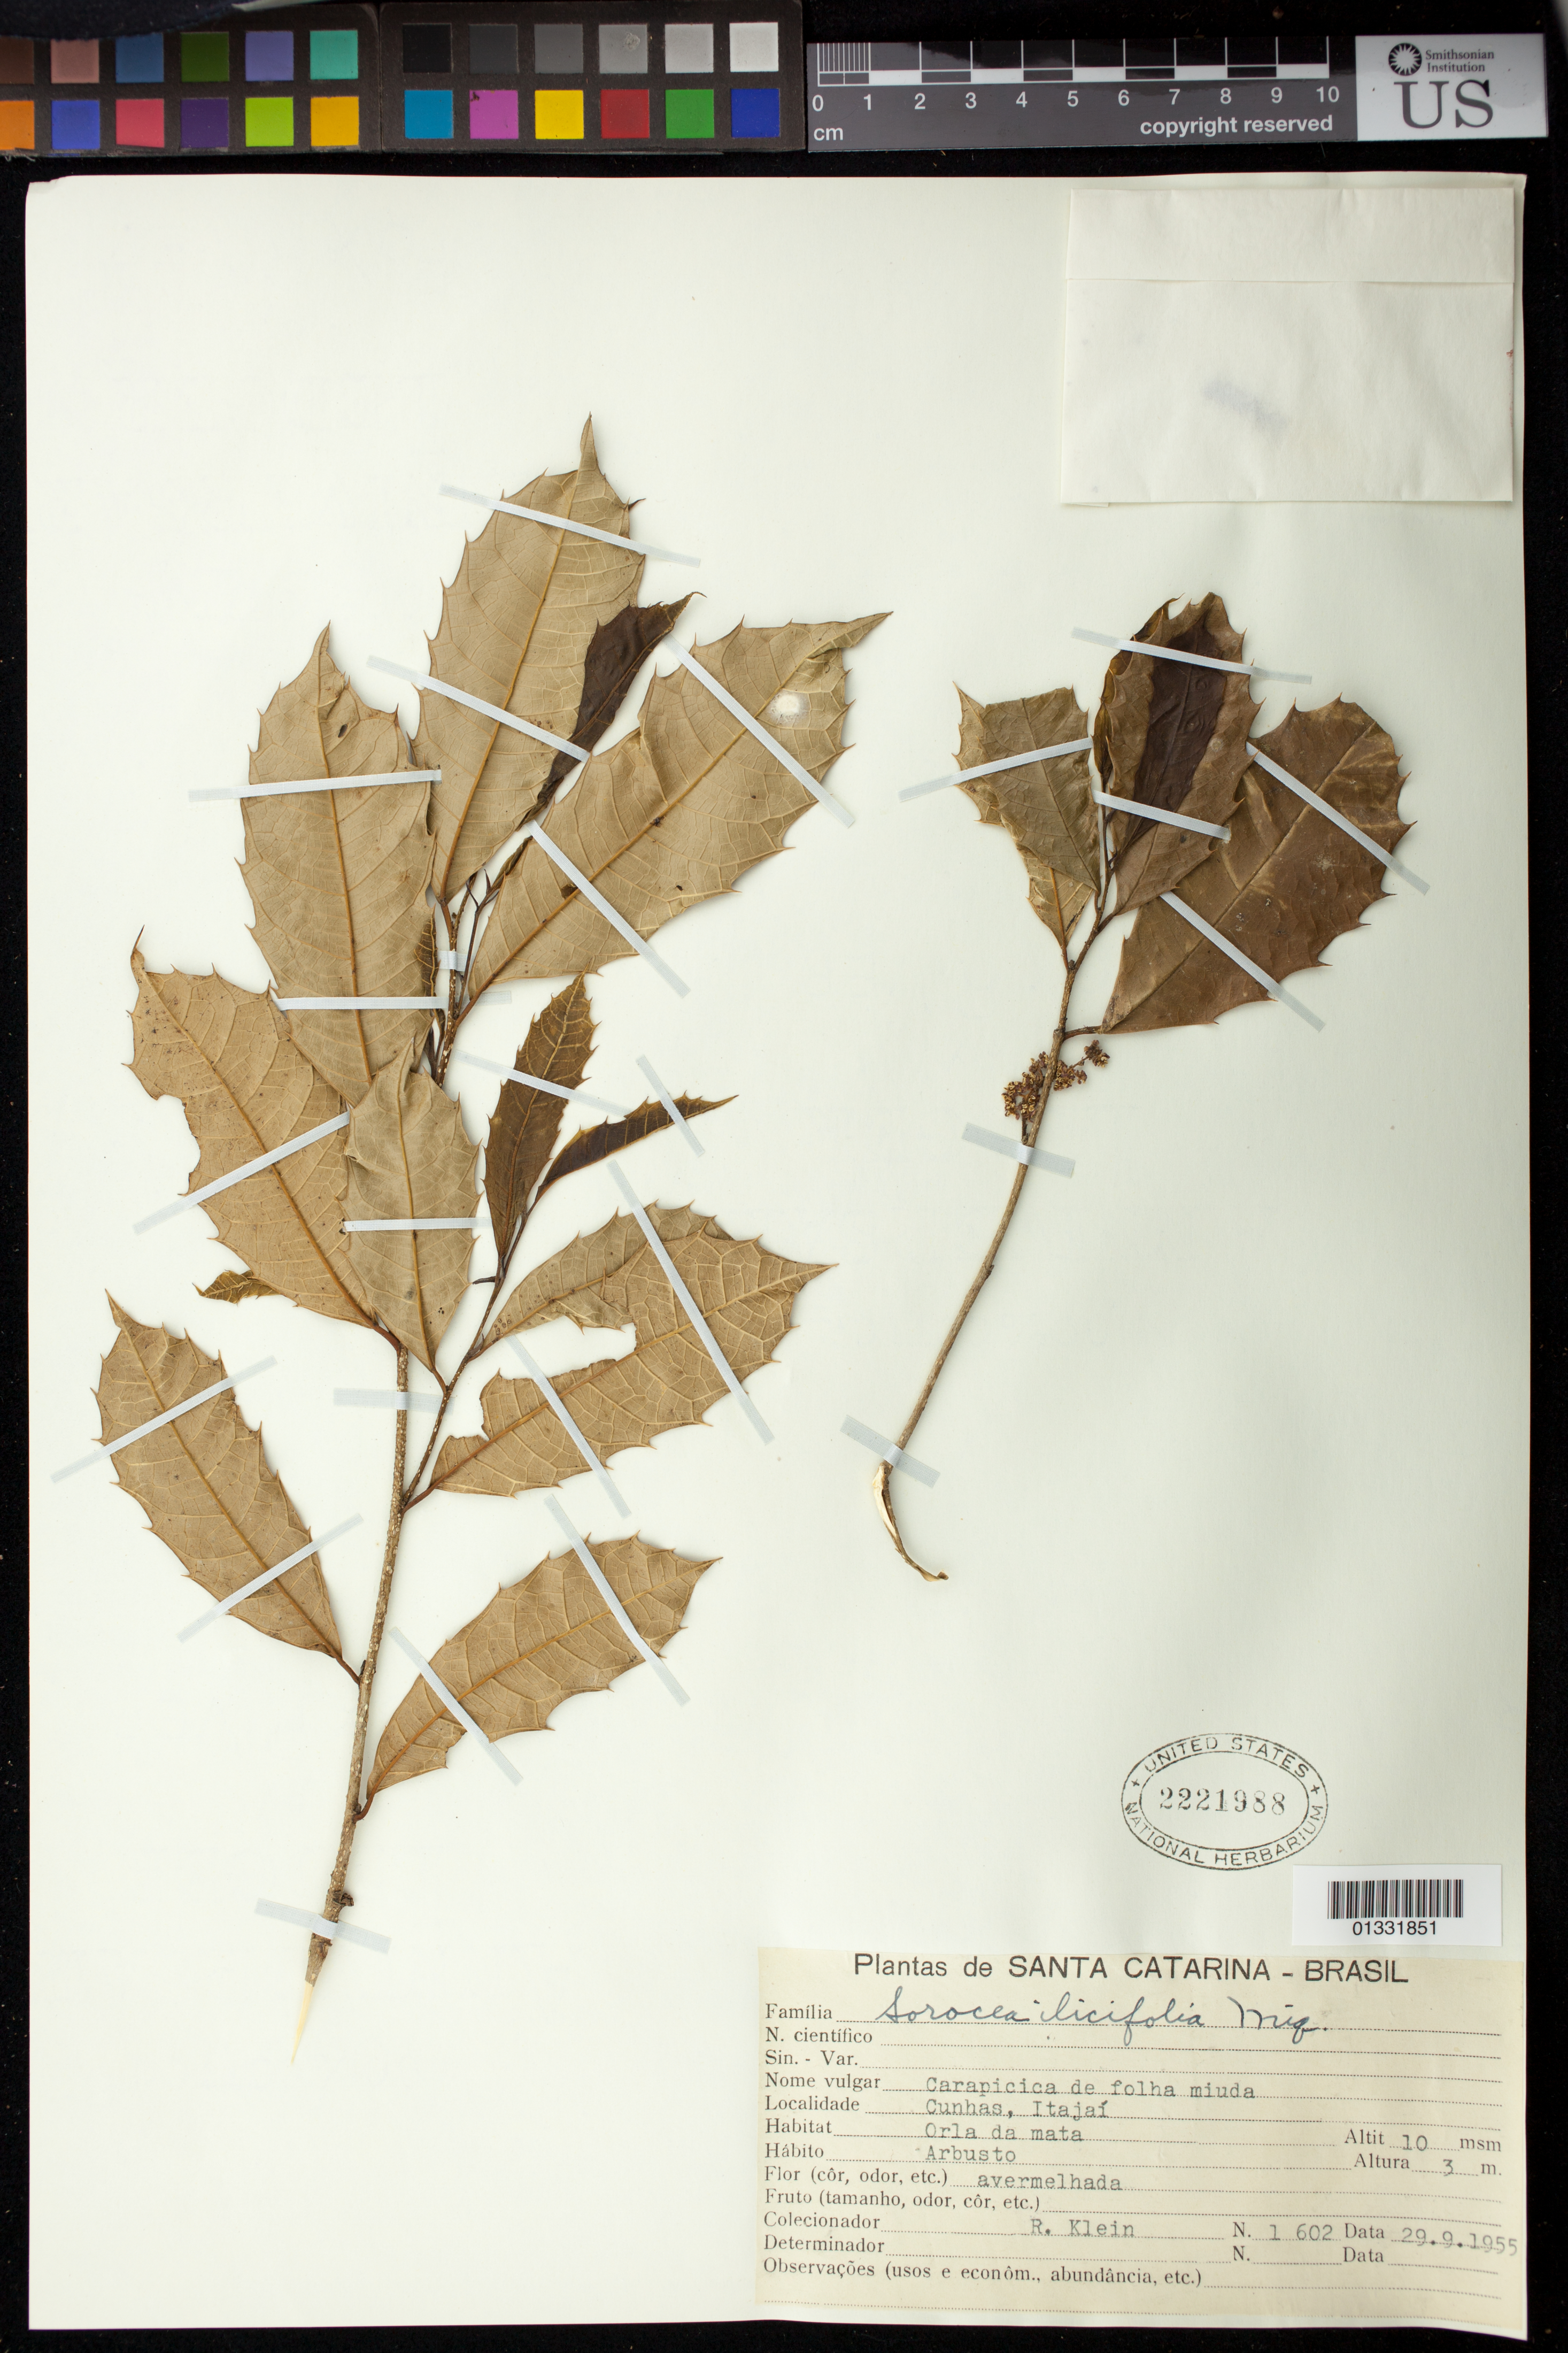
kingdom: Plantae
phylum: Tracheophyta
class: Magnoliopsida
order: Rosales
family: Moraceae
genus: Sorocea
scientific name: Sorocea bonplandii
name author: (Baill.) W.C. Burger et al.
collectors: R. M. Klein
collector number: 1602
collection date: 1955-09-29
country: Brazil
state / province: Santa Catarina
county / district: Itajaí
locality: Cunhas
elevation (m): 10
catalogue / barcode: US 2221988